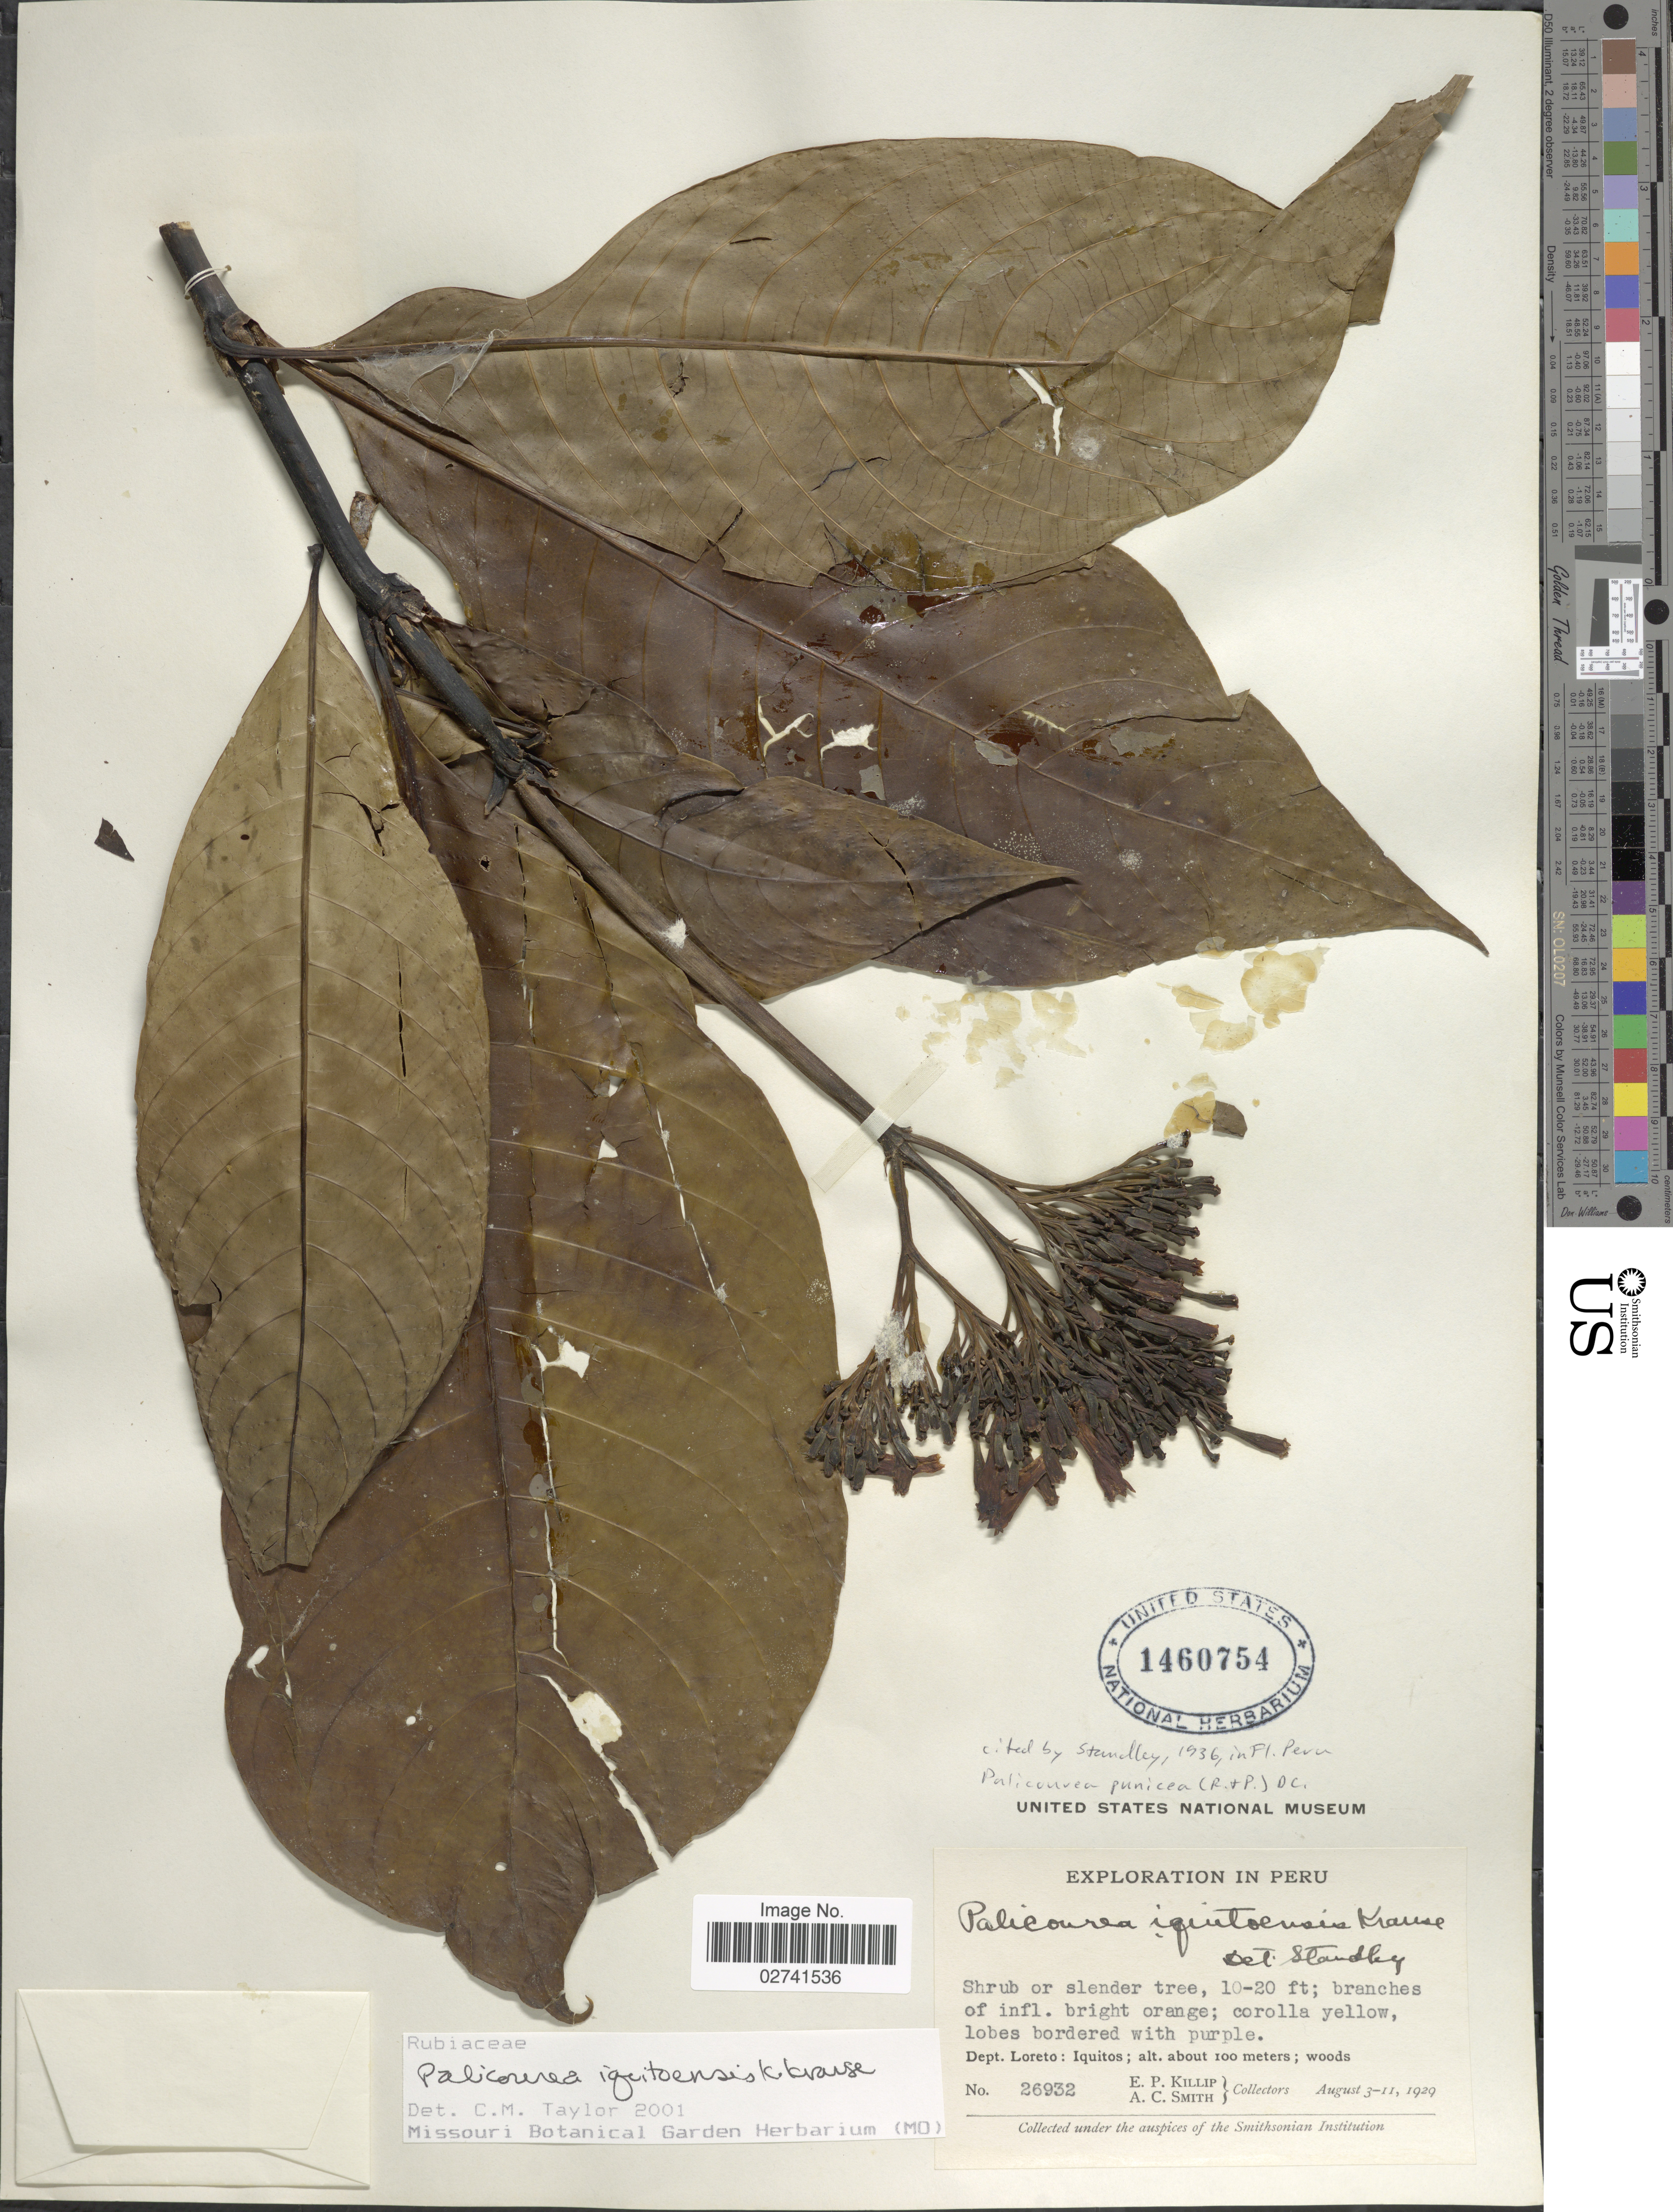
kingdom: Plantae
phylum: Tracheophyta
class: Magnoliopsida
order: Gentianales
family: Rubiaceae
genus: Palicourea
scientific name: Palicourea iquitoensis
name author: K. Krause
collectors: E. P. Killip & A. C. Smith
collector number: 26932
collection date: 1929-08-03/1929-08-11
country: Peru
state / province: Loreto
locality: Dept. Loreto: Iquitos; woods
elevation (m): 100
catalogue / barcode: US 1460754